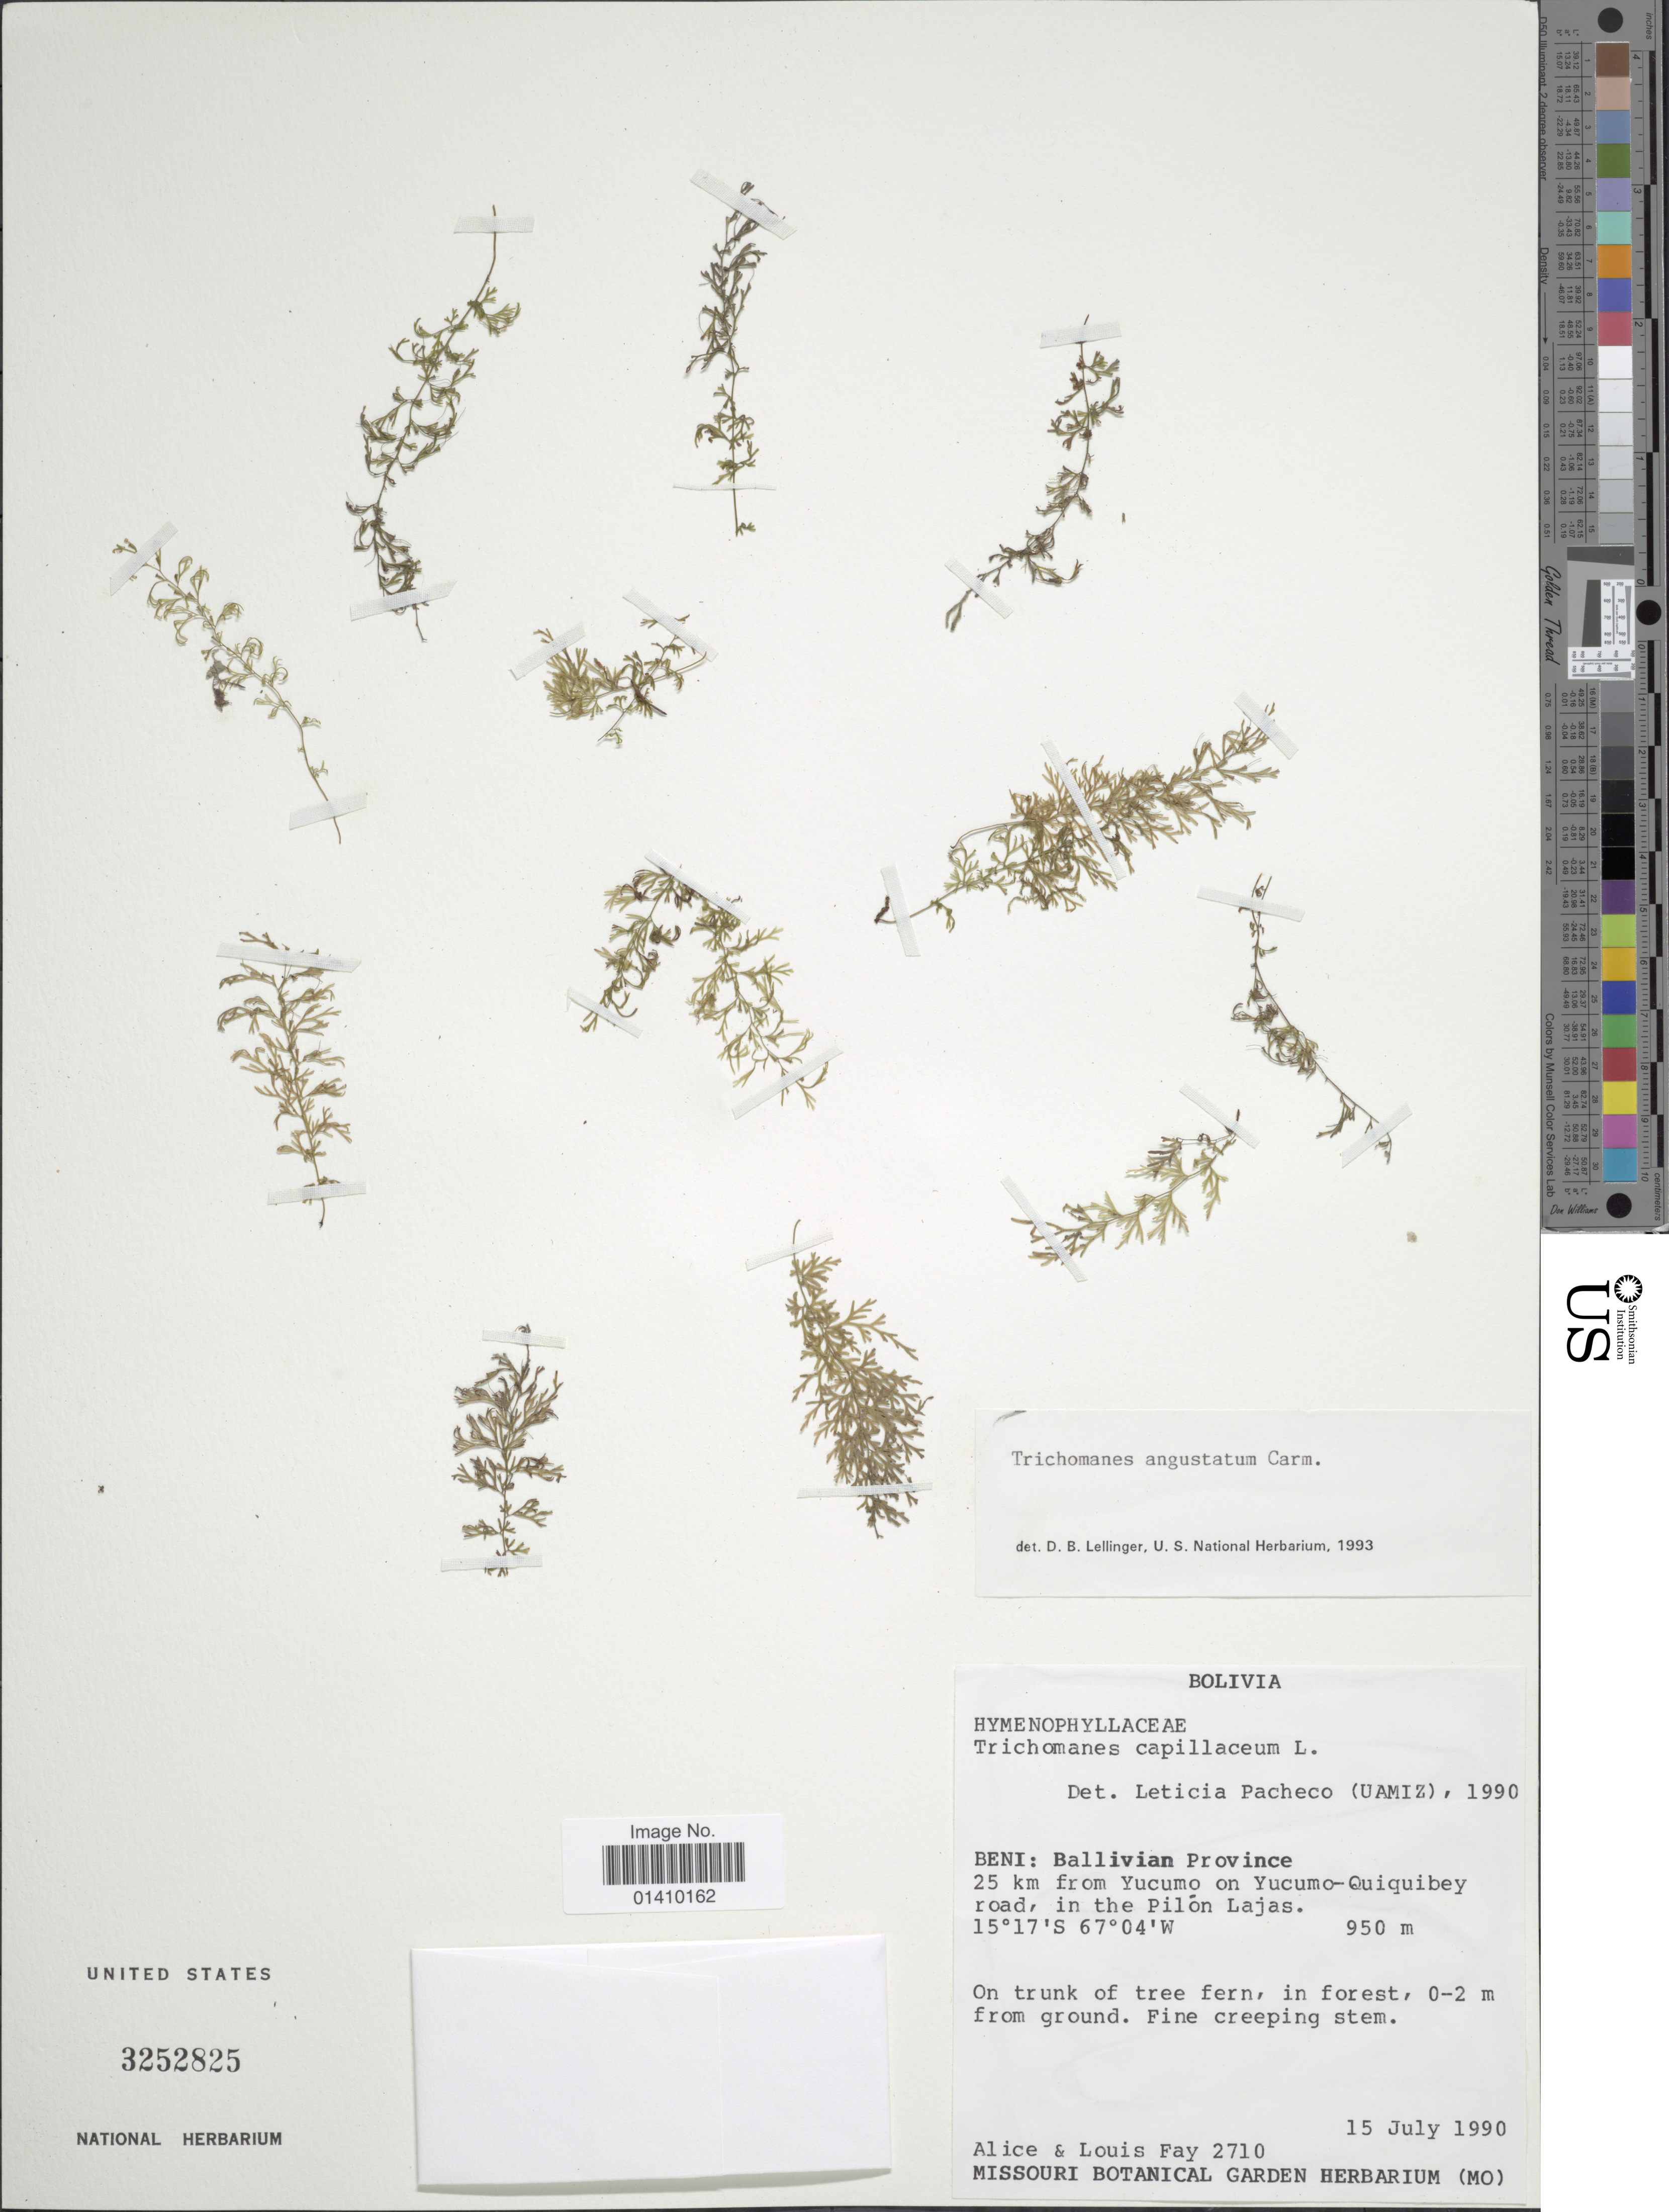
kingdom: Plantae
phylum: Tracheophyta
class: Polypodiopsida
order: Hymenophyllales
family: Hymenophyllaceae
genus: Polyphlebium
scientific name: Polyphlebium angustatum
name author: (Carmich.) Ebihara & Dubuisson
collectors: A. Fay & L. Fay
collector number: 2710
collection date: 1990-07-15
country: Bolivia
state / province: Beni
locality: Ballivian province, 25 km from Yucumo on Yucumo-Quiquibey road, in the Pilon Lajas.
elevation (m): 950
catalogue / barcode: US 3252825